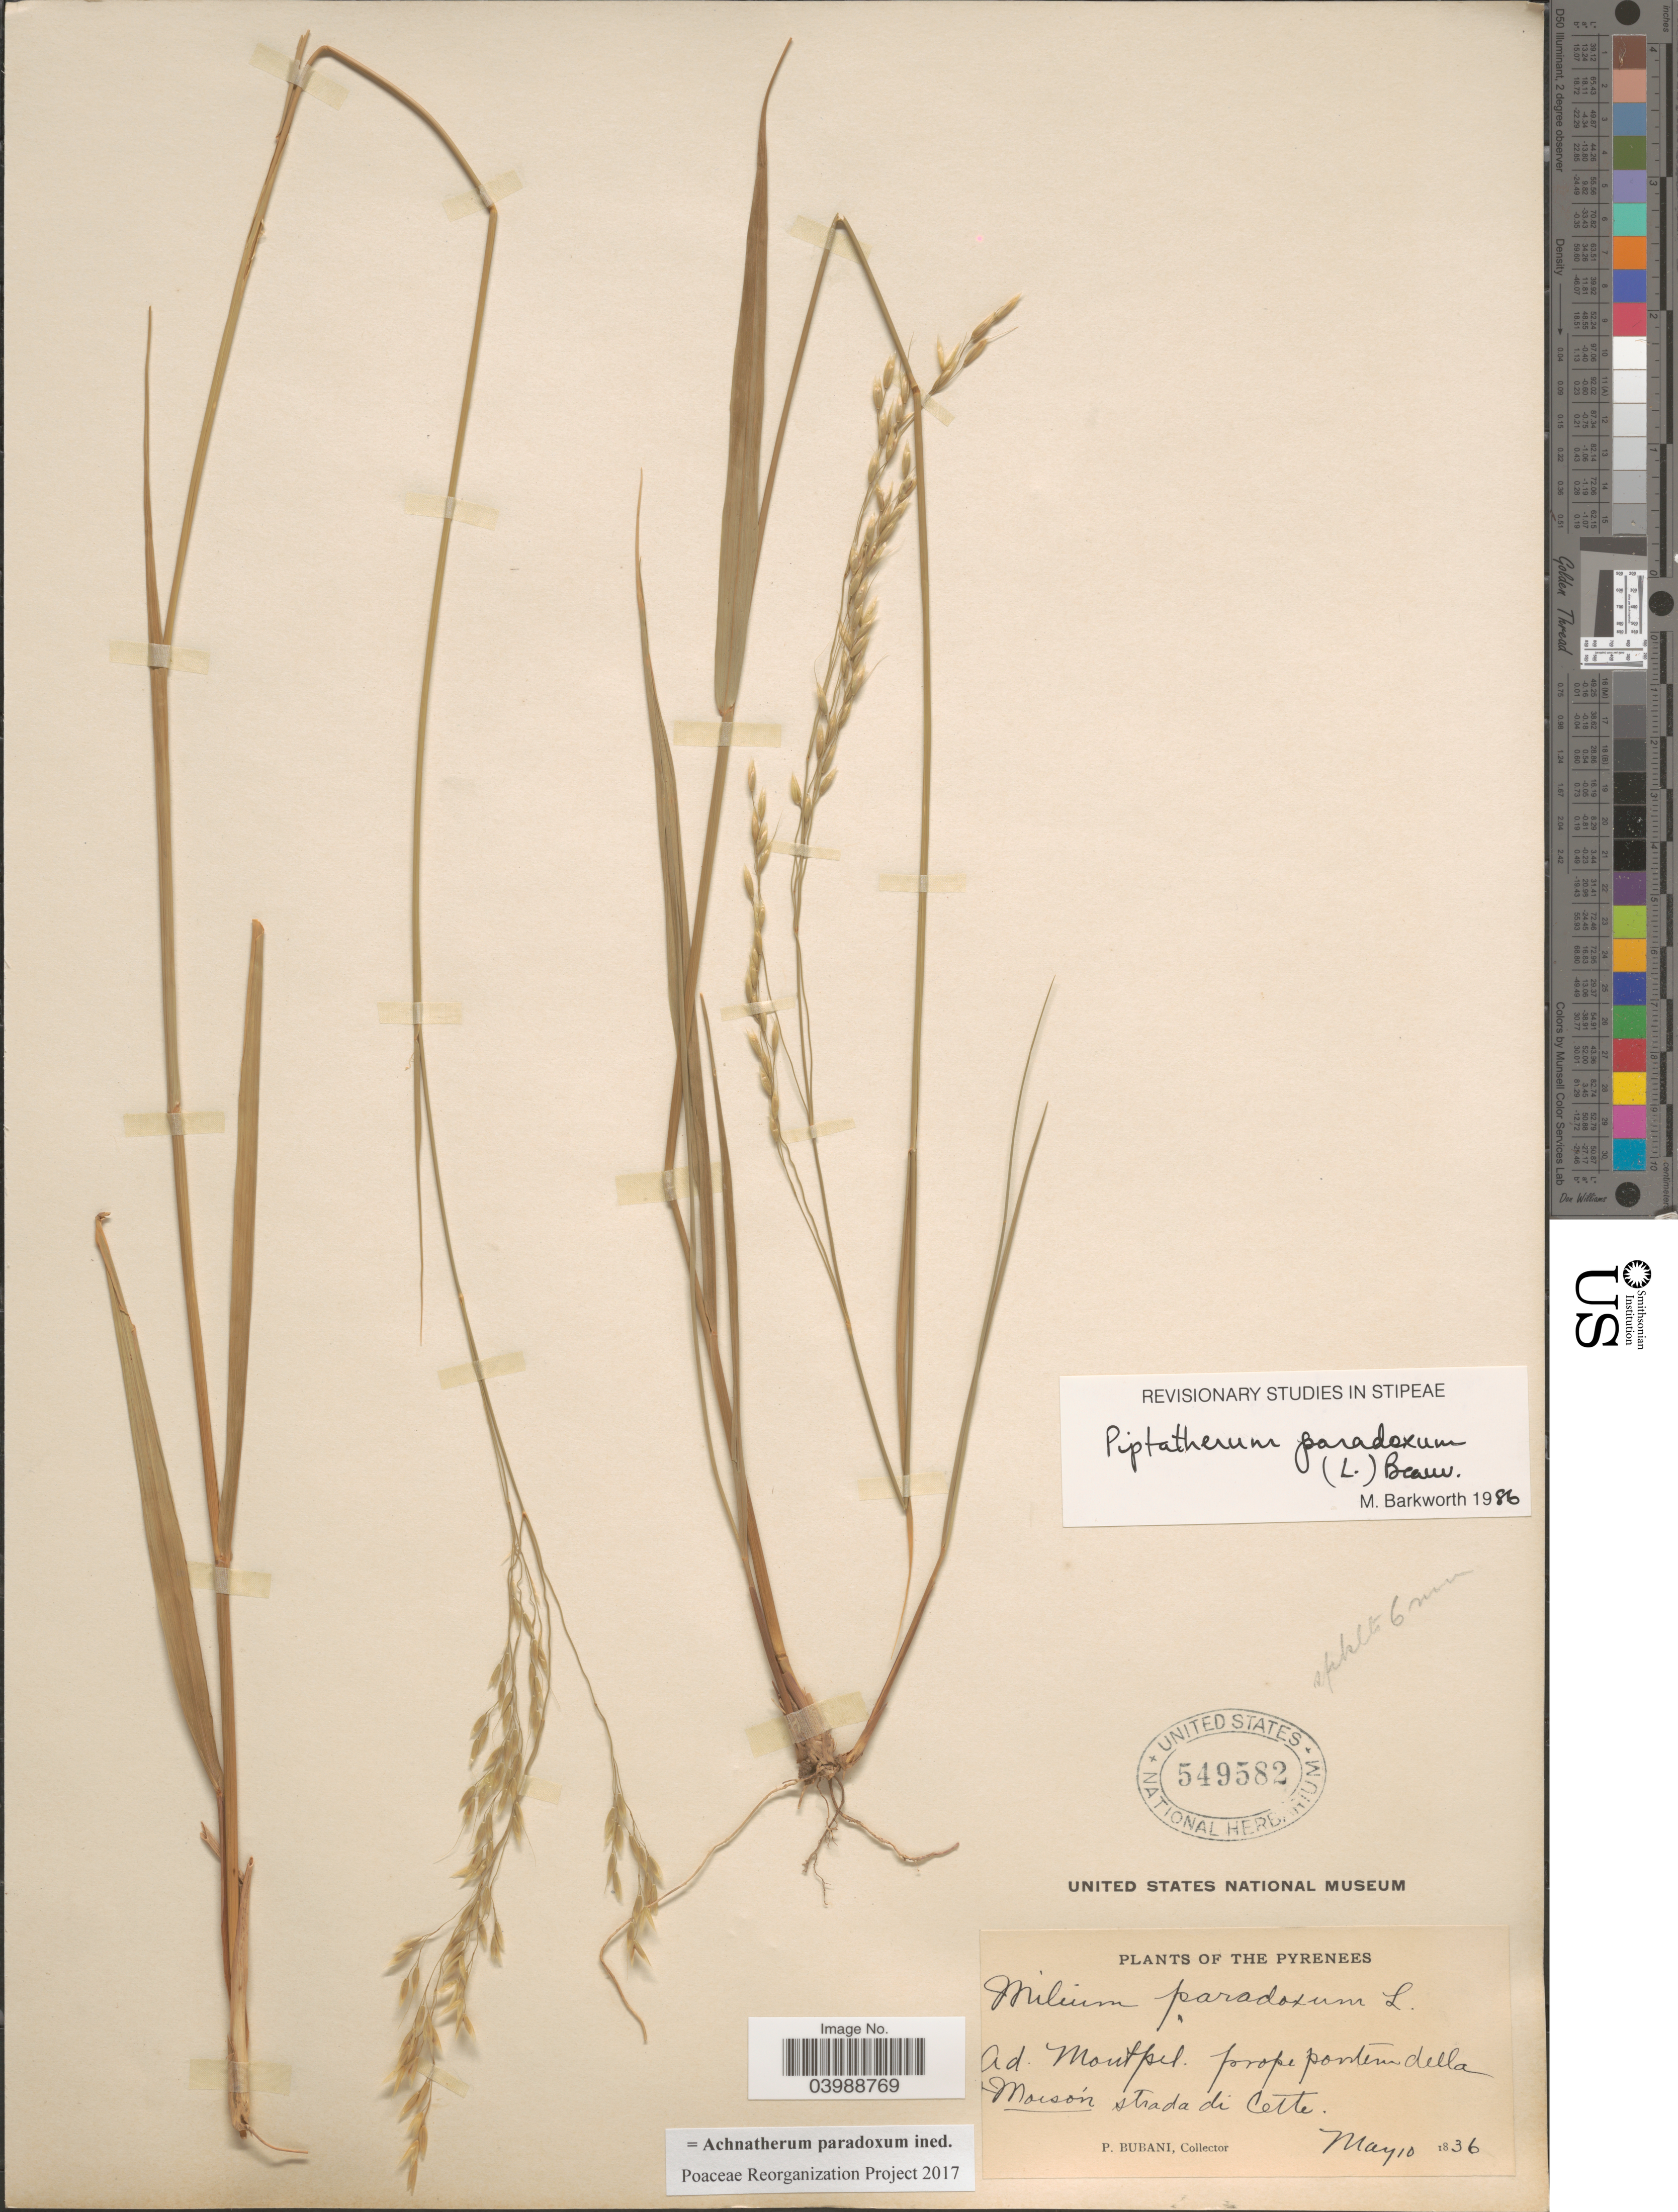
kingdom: Plantae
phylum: Tracheophyta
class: Liliopsida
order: Poales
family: Poaceae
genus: Achnatherum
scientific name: Achnatherum paradoxum ined.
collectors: P. Bubani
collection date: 1836-05-10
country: France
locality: The Pyrenees. Ad. Montpel. prope pontem della Moisón strada di Cette.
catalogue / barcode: US 549582